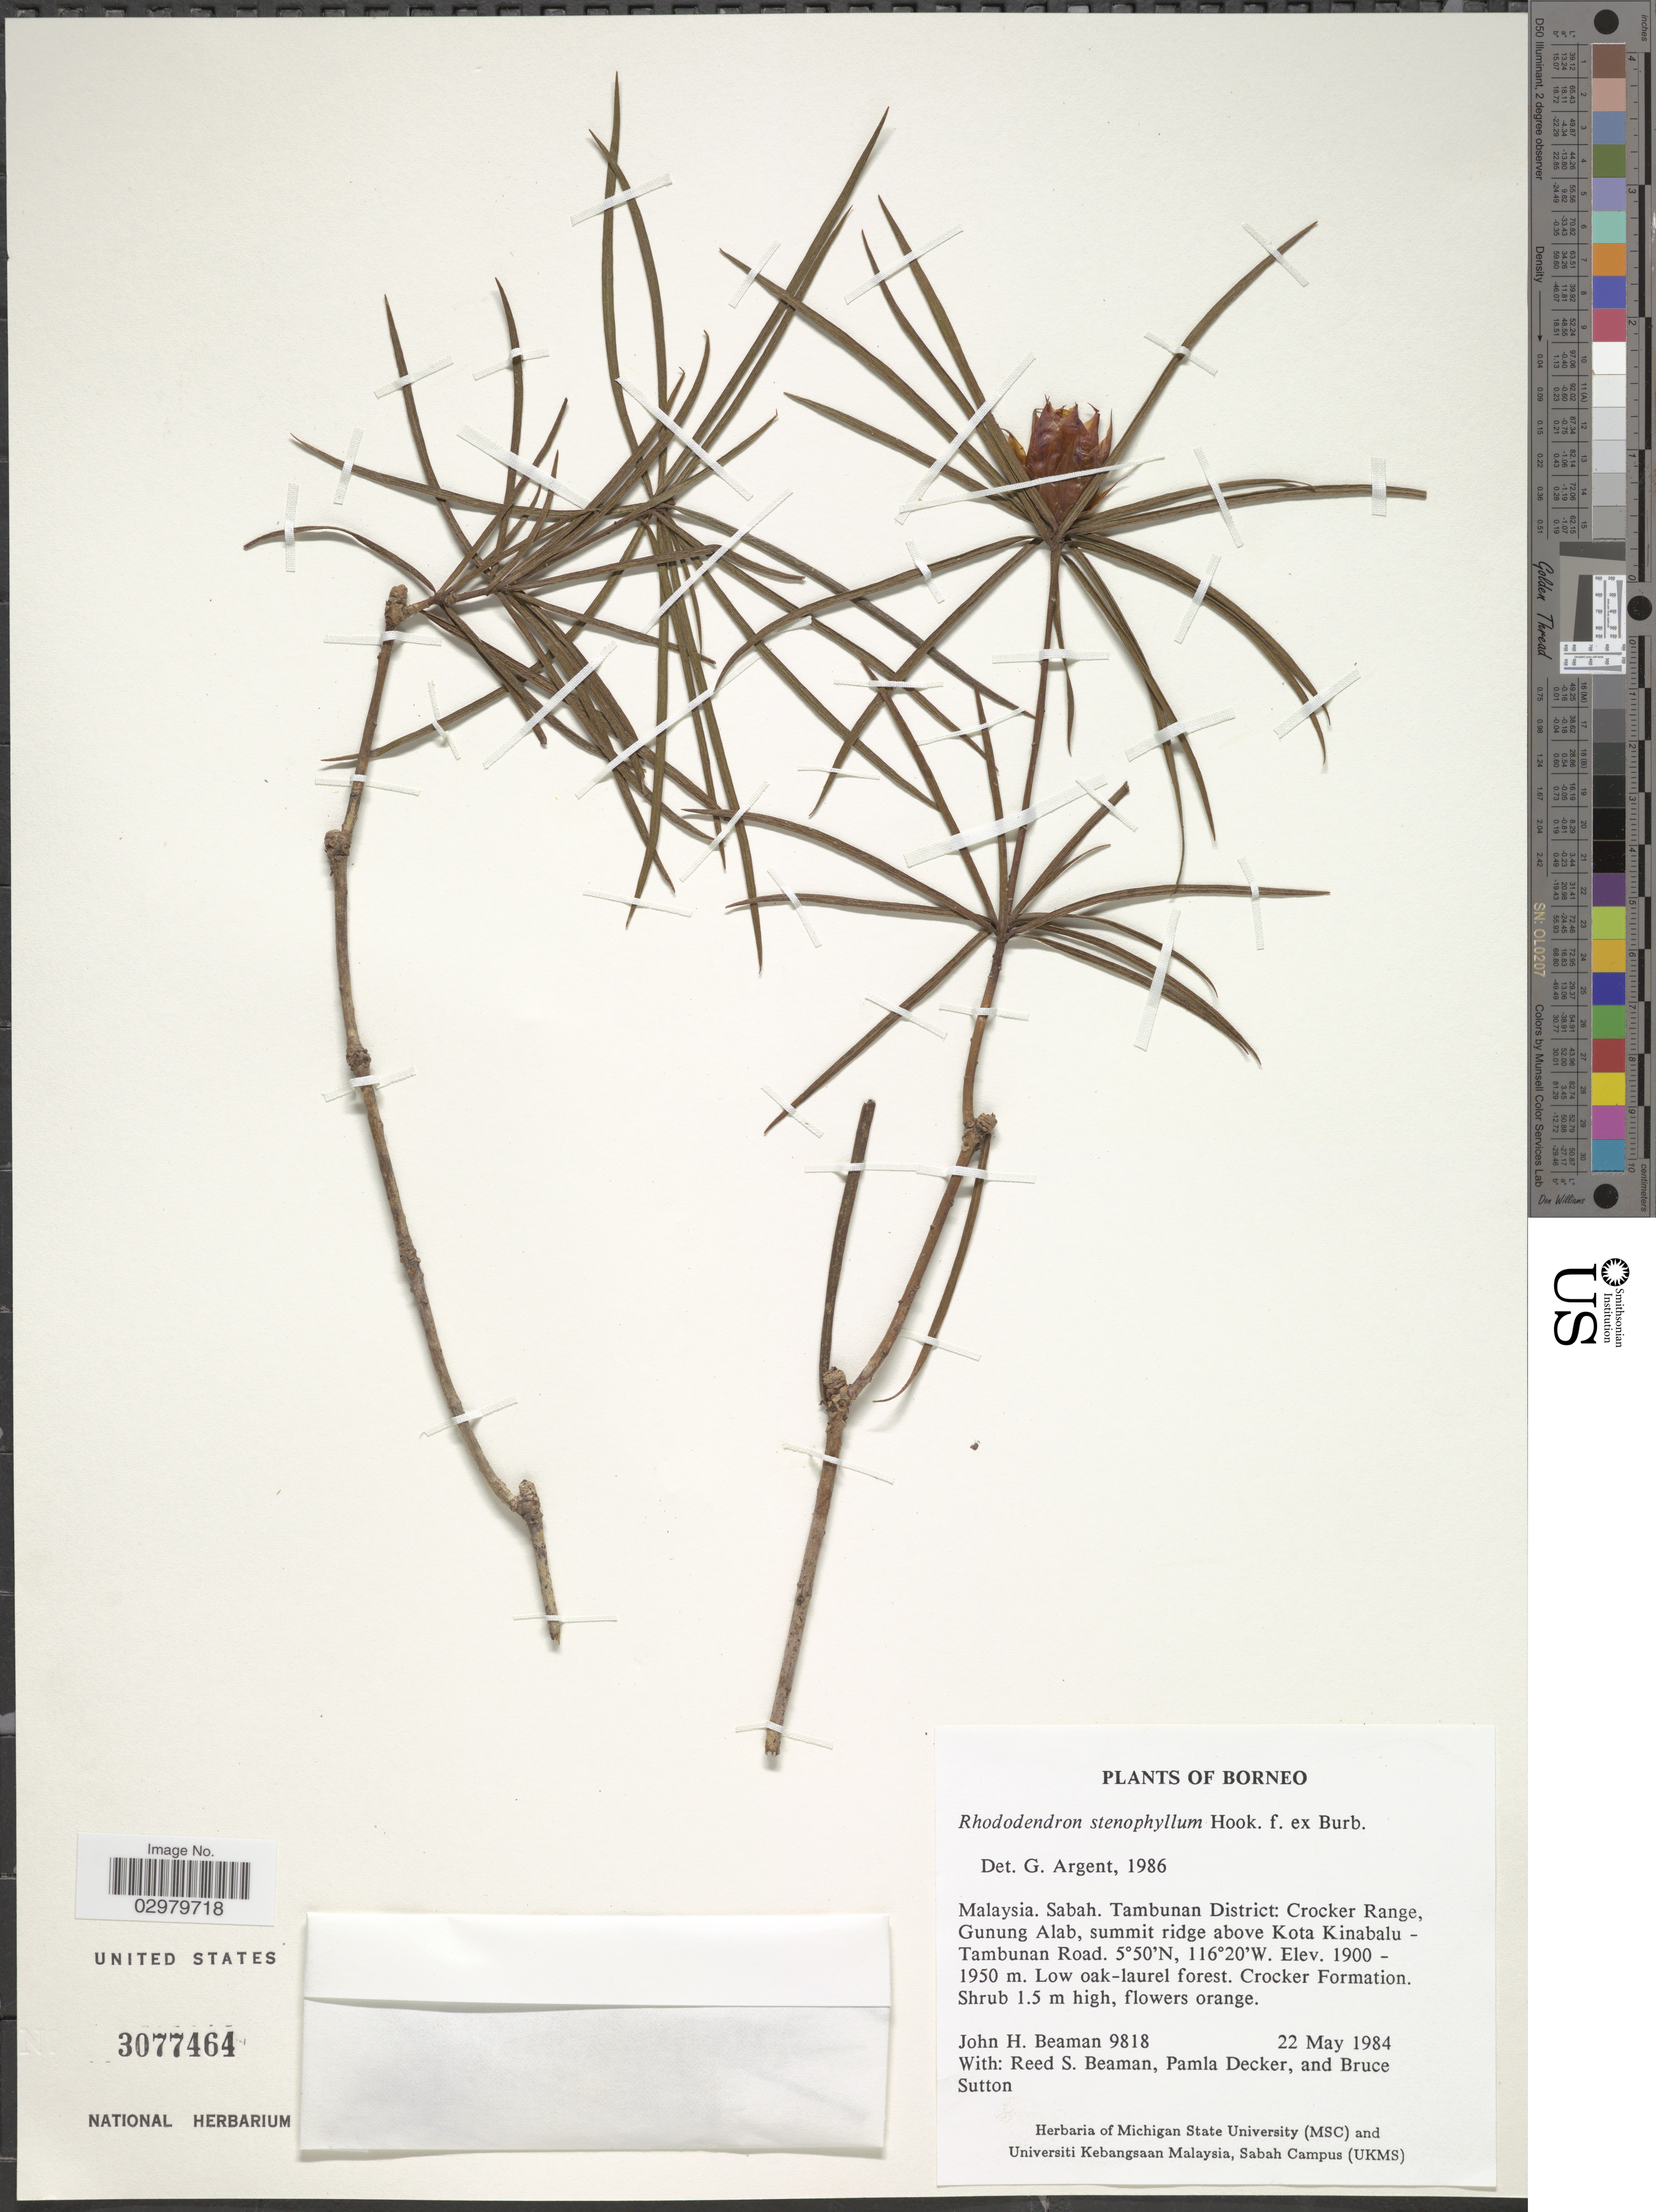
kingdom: Plantae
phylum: Tracheophyta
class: Magnoliopsida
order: Ericales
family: Ericaceae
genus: Rhododendron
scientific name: Rhododendron stenophyllum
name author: Hook. f. ex Stapf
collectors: J. H. Beaman, R. S. Beaman, P. Decker & B. Sutton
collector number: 9818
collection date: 1984-05-22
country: Malaysia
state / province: Sabah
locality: Borneo. Tambunan District: Crocker Range, Gunung Alab, summit ridge above Kota Kinabalu - Tambunan Road. Crocker Formation.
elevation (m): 1900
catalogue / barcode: US 3077464